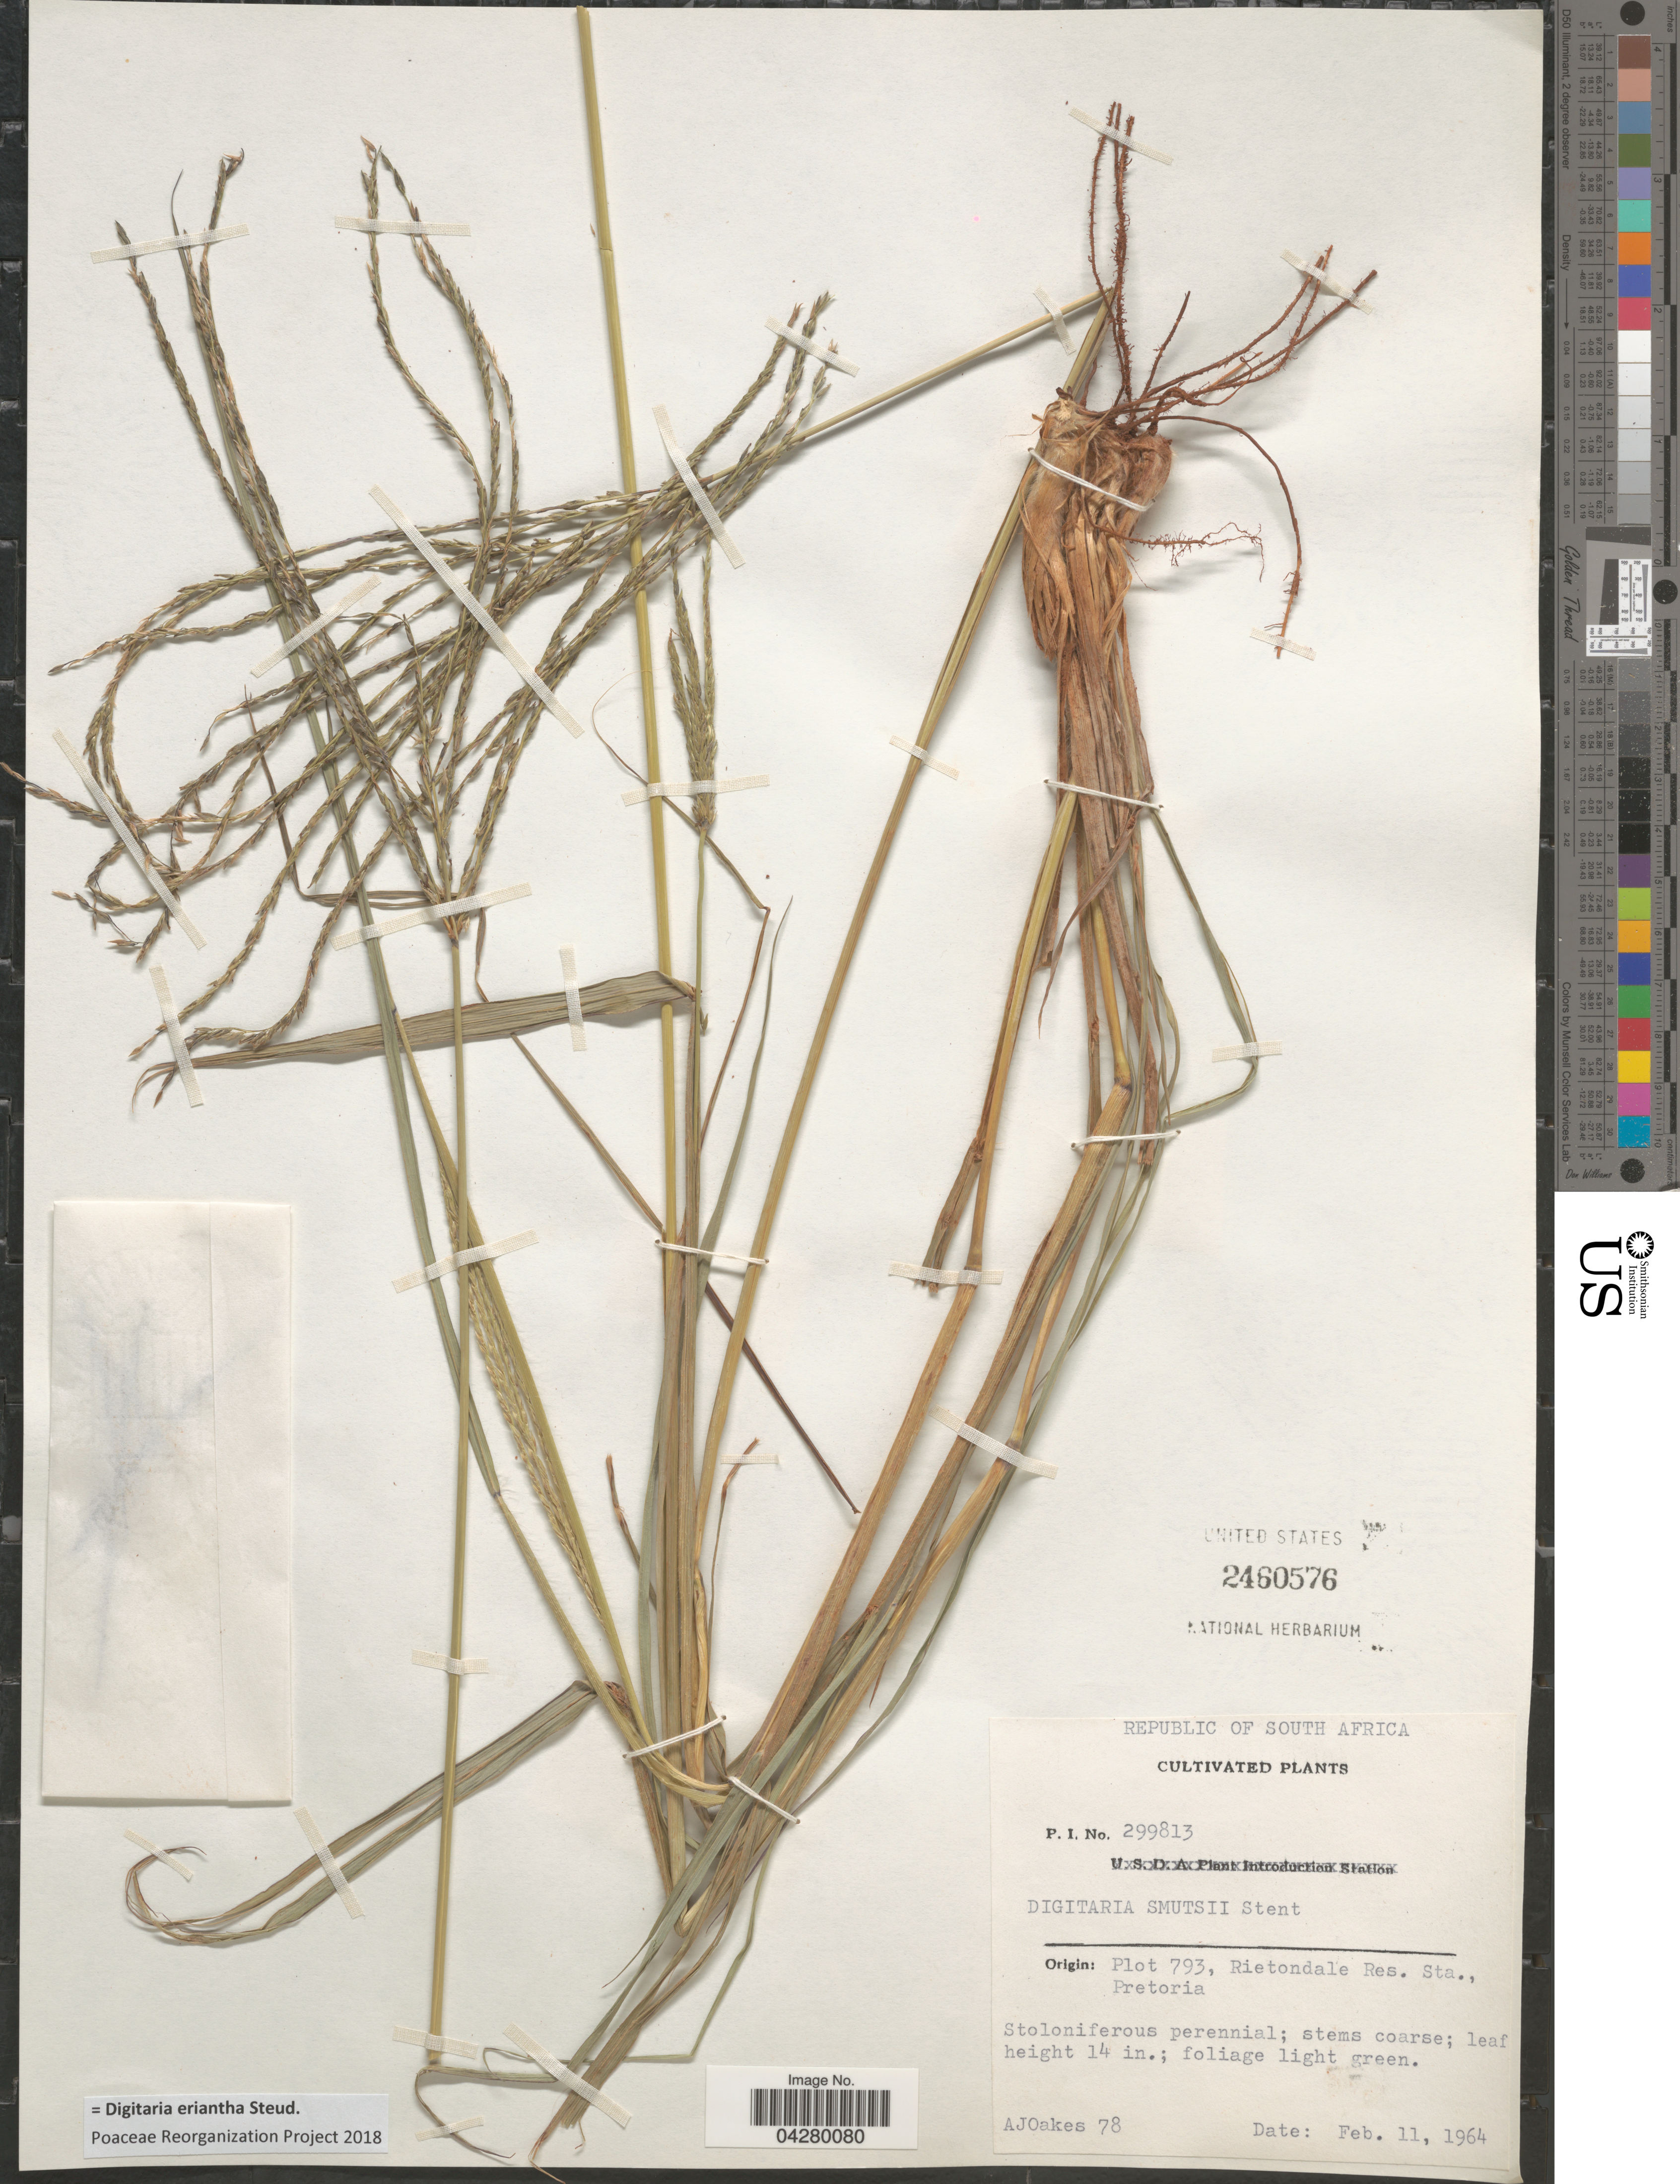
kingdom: Plantae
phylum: Tracheophyta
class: Liliopsida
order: Poales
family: Poaceae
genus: Digitaria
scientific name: Digitaria eriantha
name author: Steud.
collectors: A. Oakes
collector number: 78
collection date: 1964-02-11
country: South Africa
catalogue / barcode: US 2460576